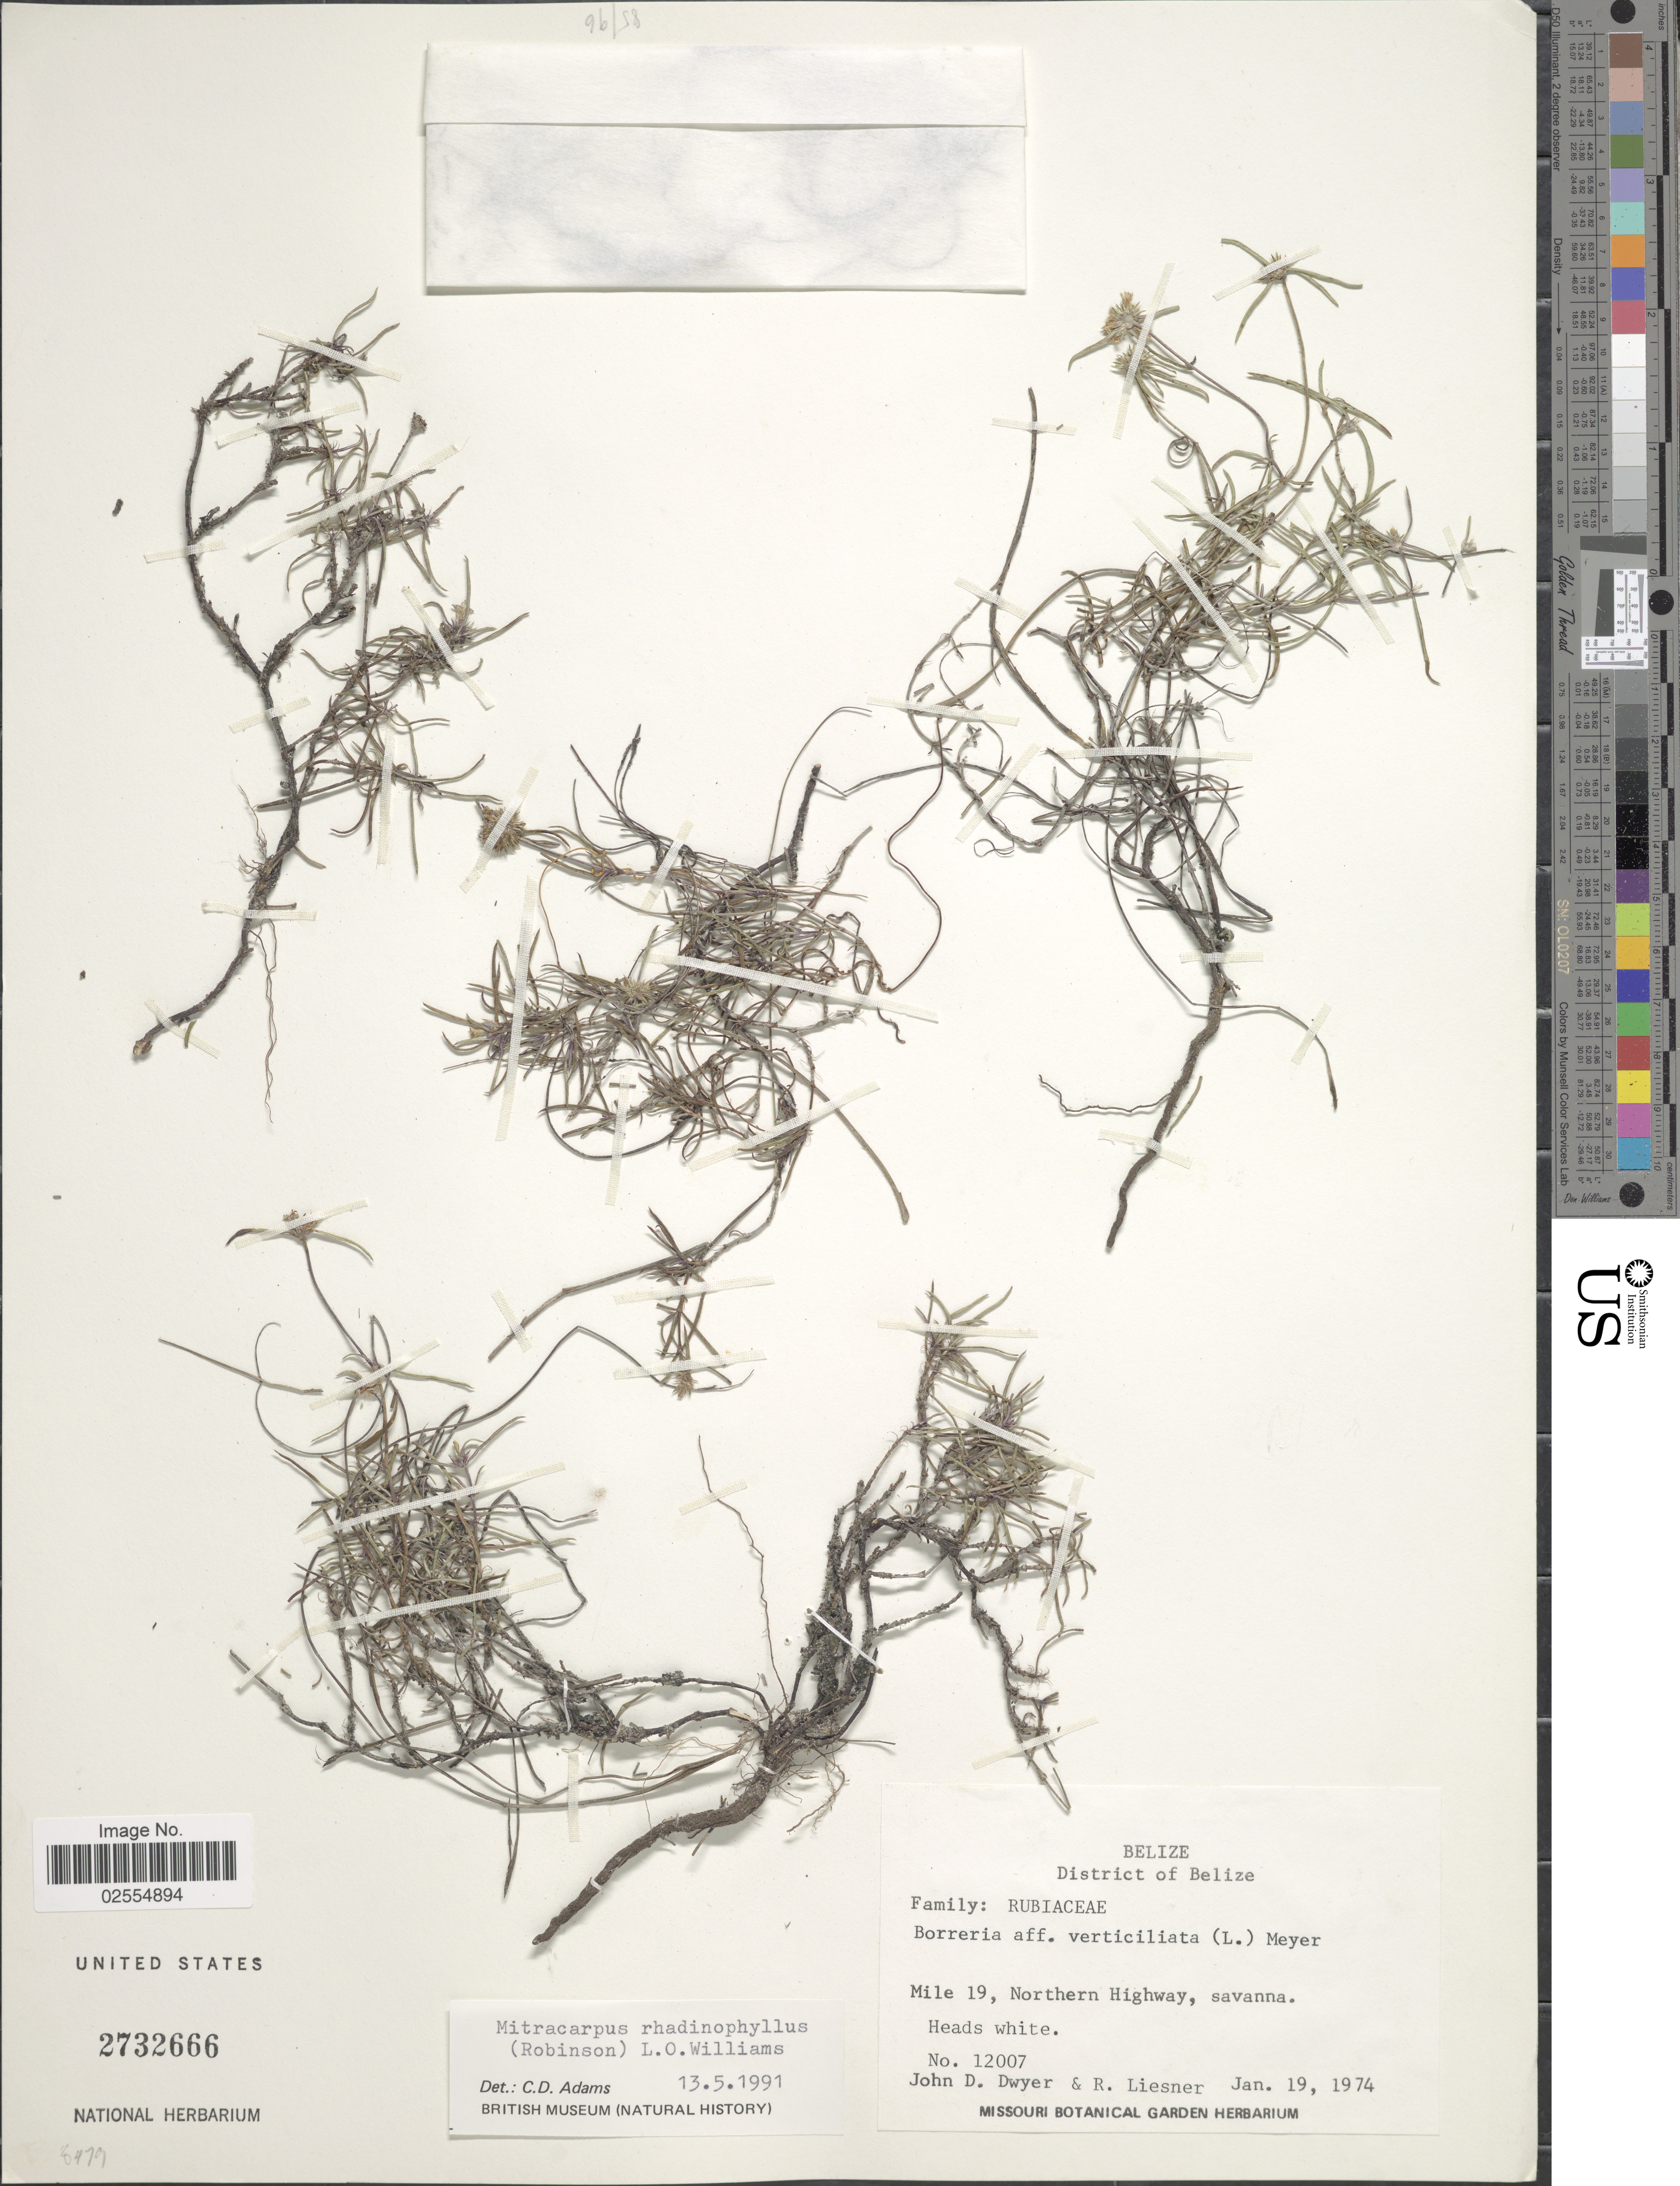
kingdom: Plantae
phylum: Tracheophyta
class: Magnoliopsida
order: Gentianales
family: Rubiaceae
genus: Mitracarpus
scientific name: Mitracarpus rhadinophyllus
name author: (B.L. Rob.) L.O. Williams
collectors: J. D. Dwyer & R. L. Liesner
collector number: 12007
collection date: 1974-01-19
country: Belize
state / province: Belize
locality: Mile 19, Northern Highway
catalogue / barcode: US 2732666